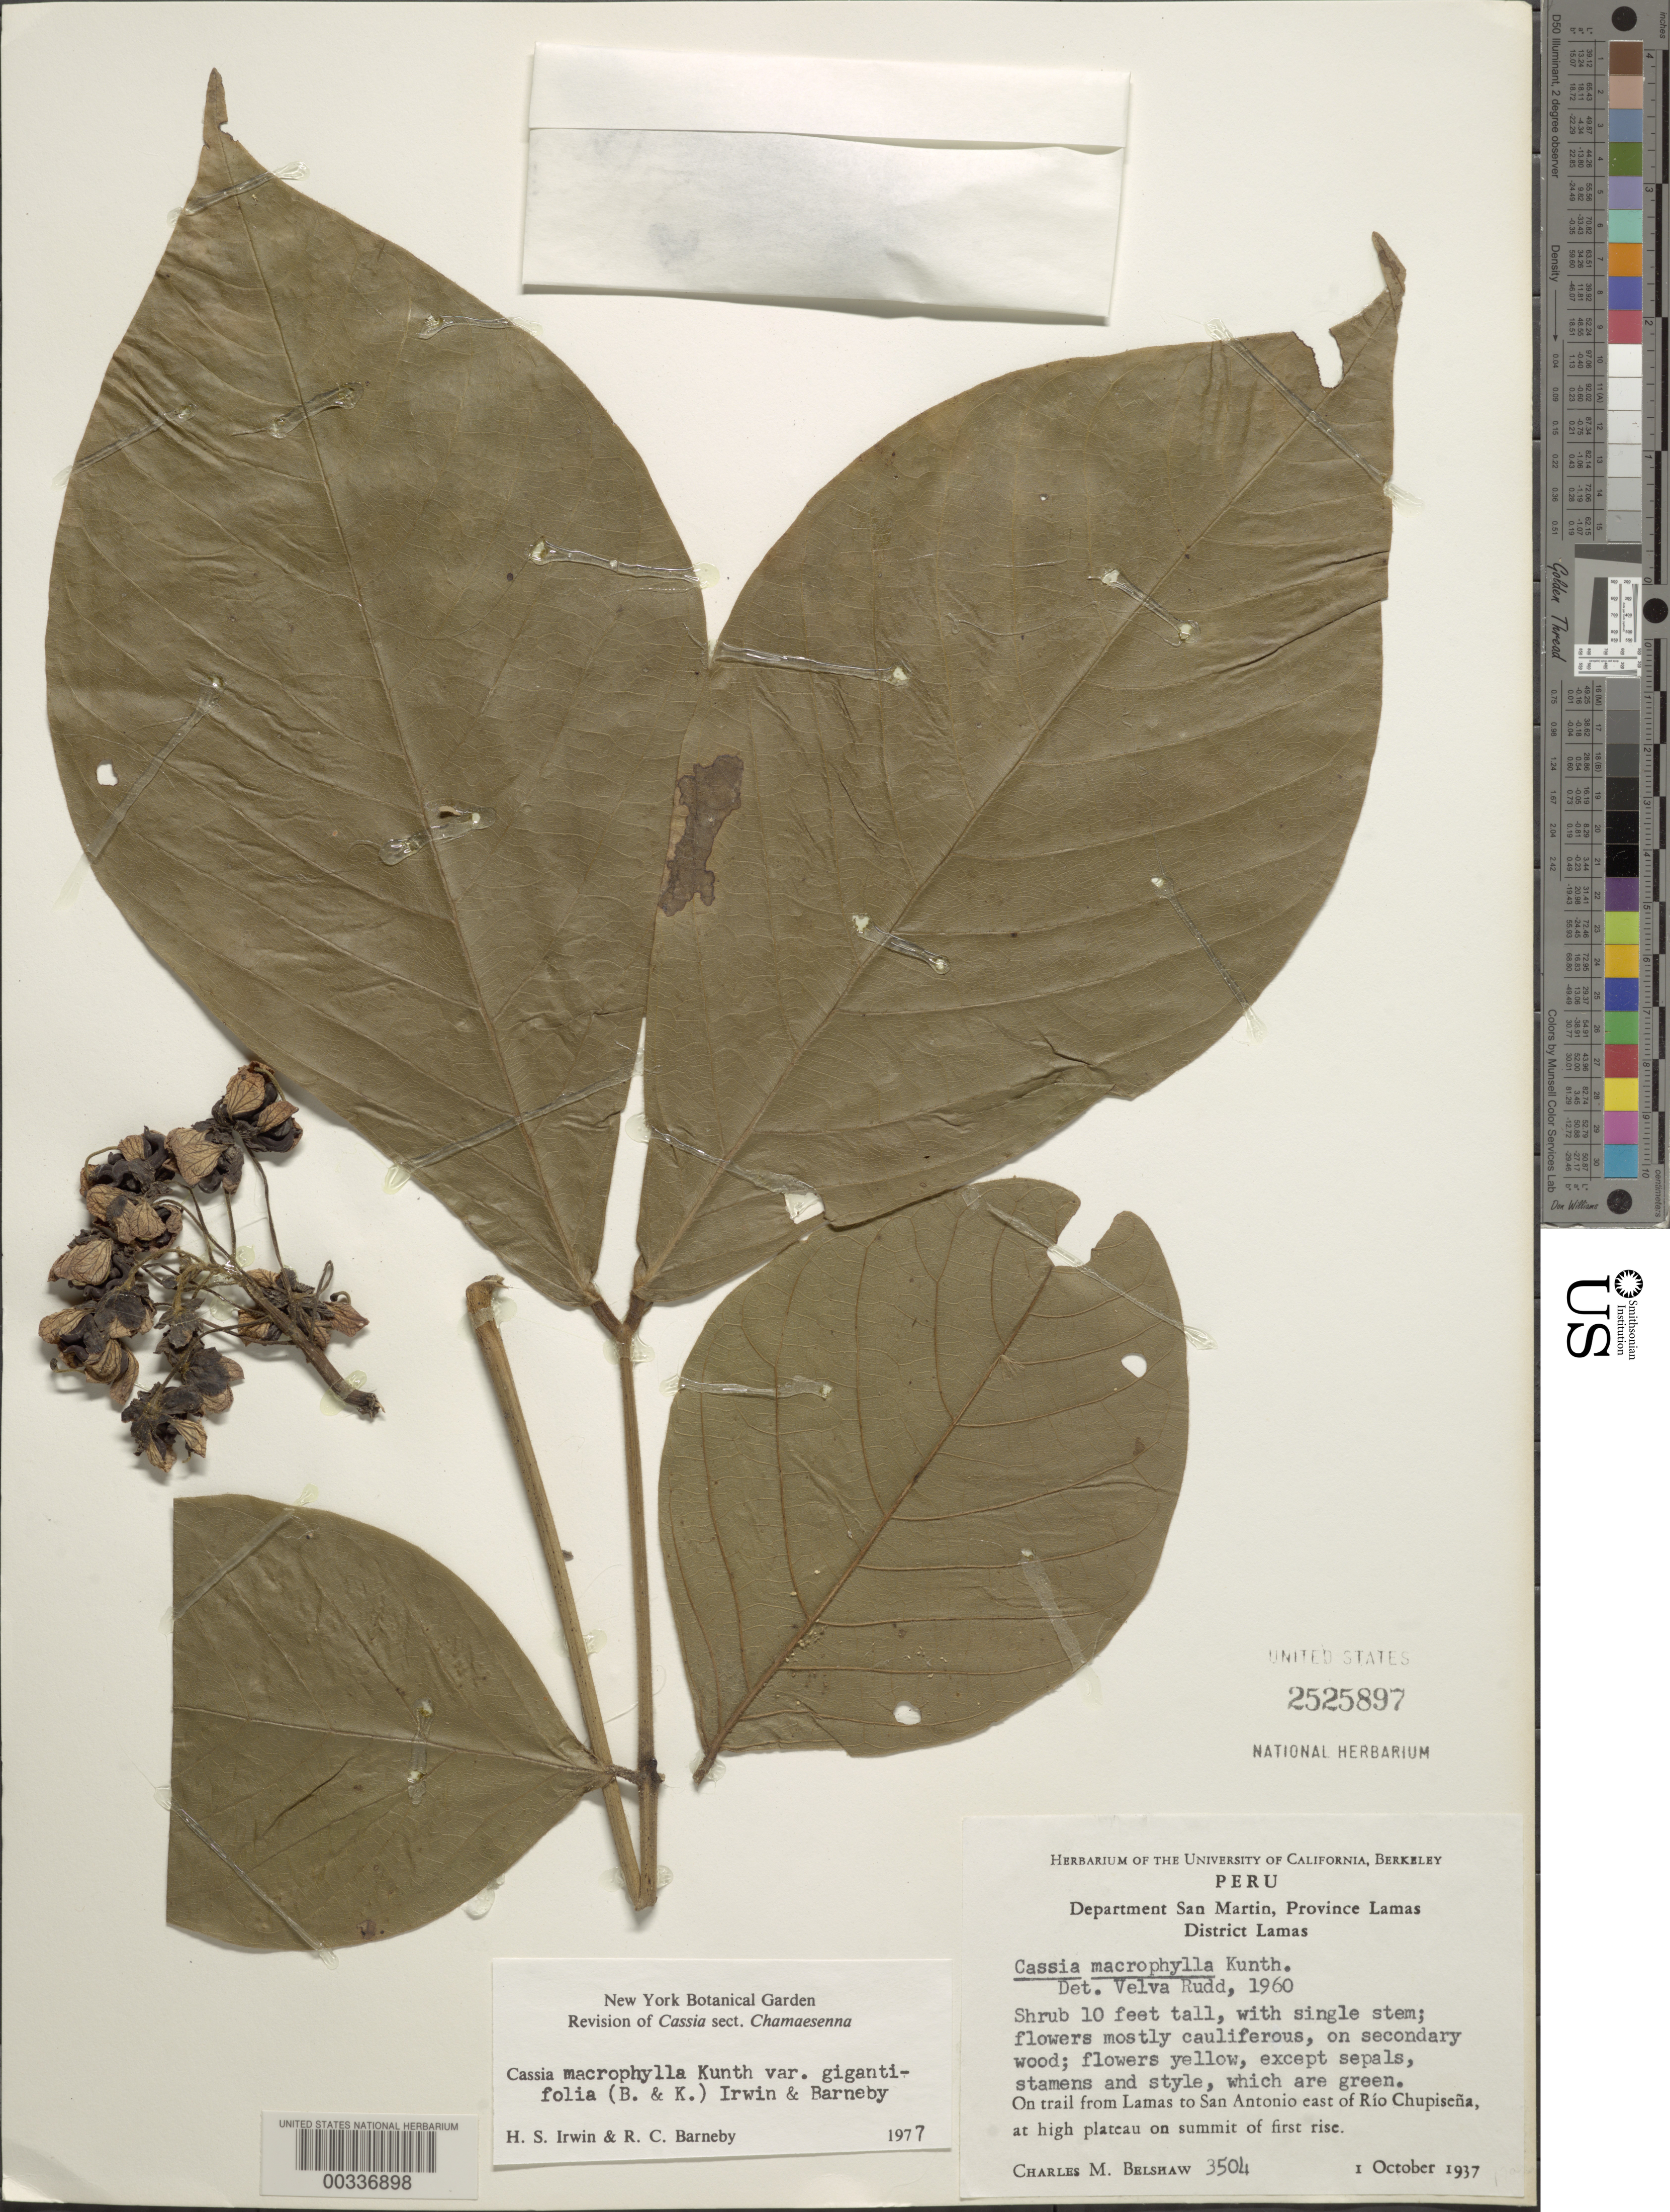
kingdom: Plantae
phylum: Tracheophyta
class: Magnoliopsida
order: Fabales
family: Fabaceae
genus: Senna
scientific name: Senna macrophylla var. gigantifolia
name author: (Britton & Killip) H.S. Irwin & Barneby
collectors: C. Shaw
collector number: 3504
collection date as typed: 01 Oct 1937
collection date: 1937-10-01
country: Peru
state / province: San Martín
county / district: Lamas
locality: Lamas dtto.; on trail from lamas to san antonio e of rio chupisena, at high pateau on summit of first rise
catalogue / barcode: US 2525897